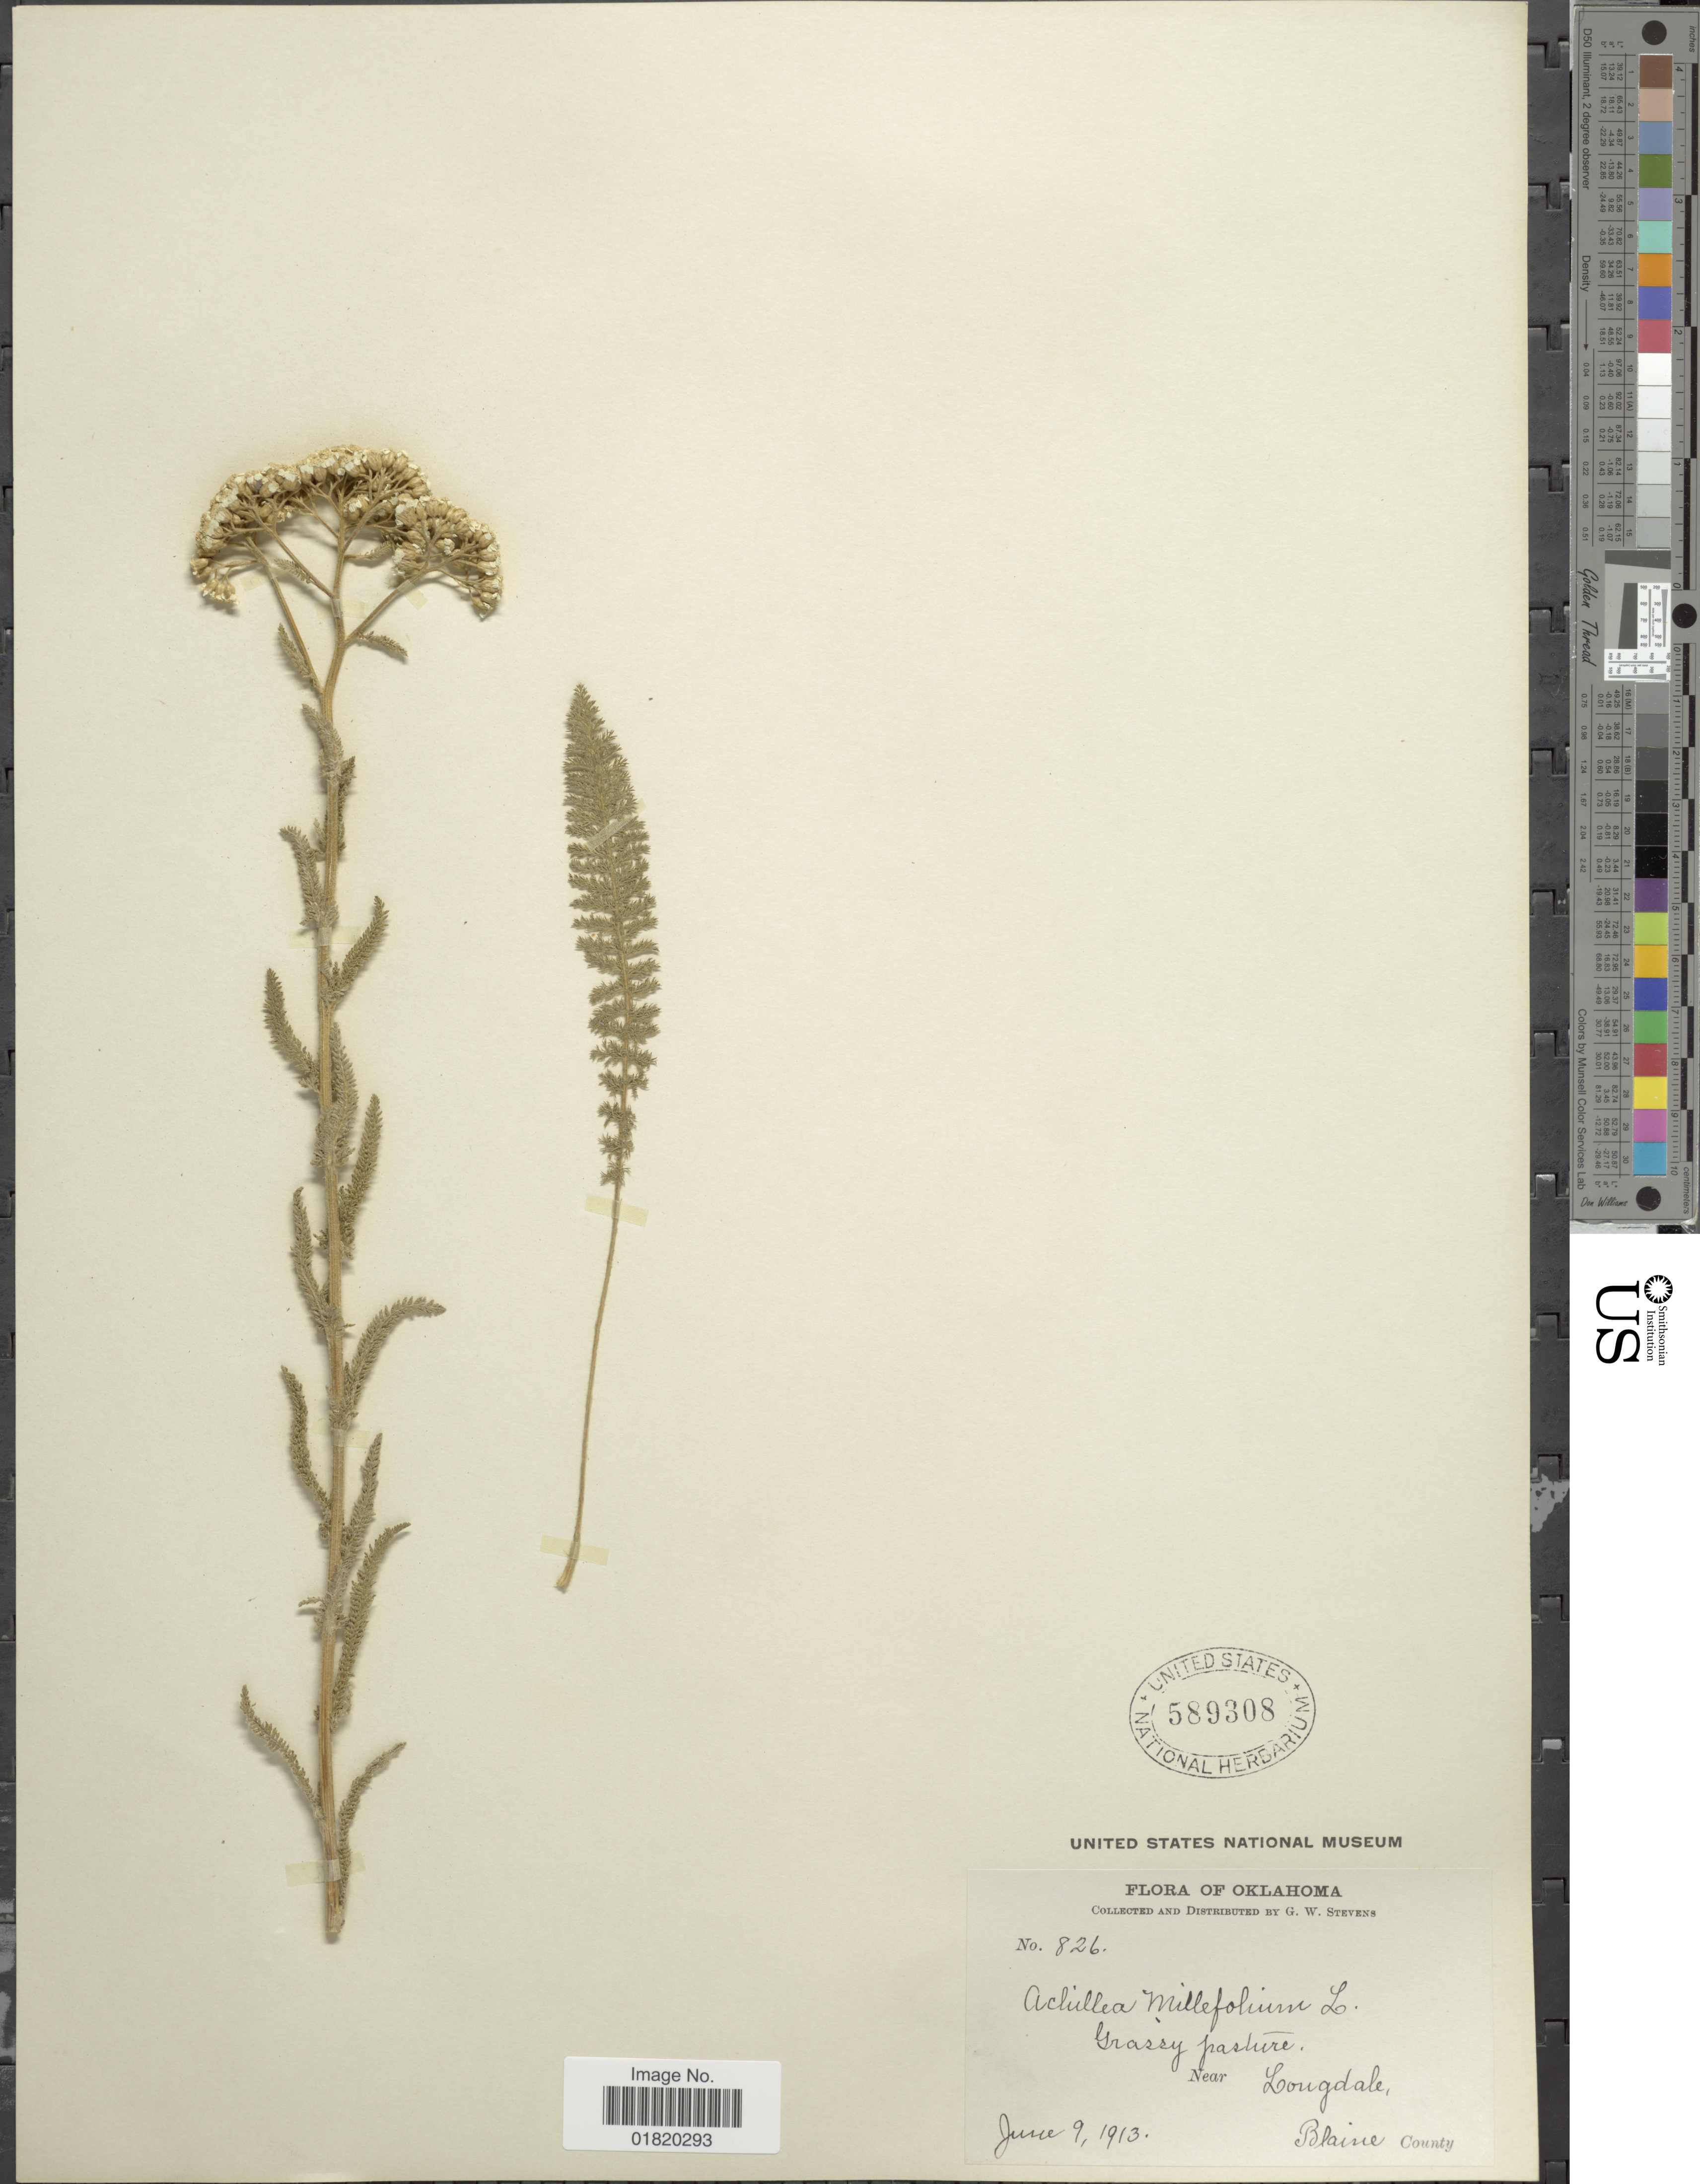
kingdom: Plantae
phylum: Tracheophyta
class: Magnoliopsida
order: Asterales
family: Asteraceae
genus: Achillea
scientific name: Achillea millefolium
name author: L.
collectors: G. W. Stevens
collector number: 826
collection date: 1913-06-09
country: United States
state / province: Oklahoma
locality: Near Lougdale, Blaine County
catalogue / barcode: US 589308